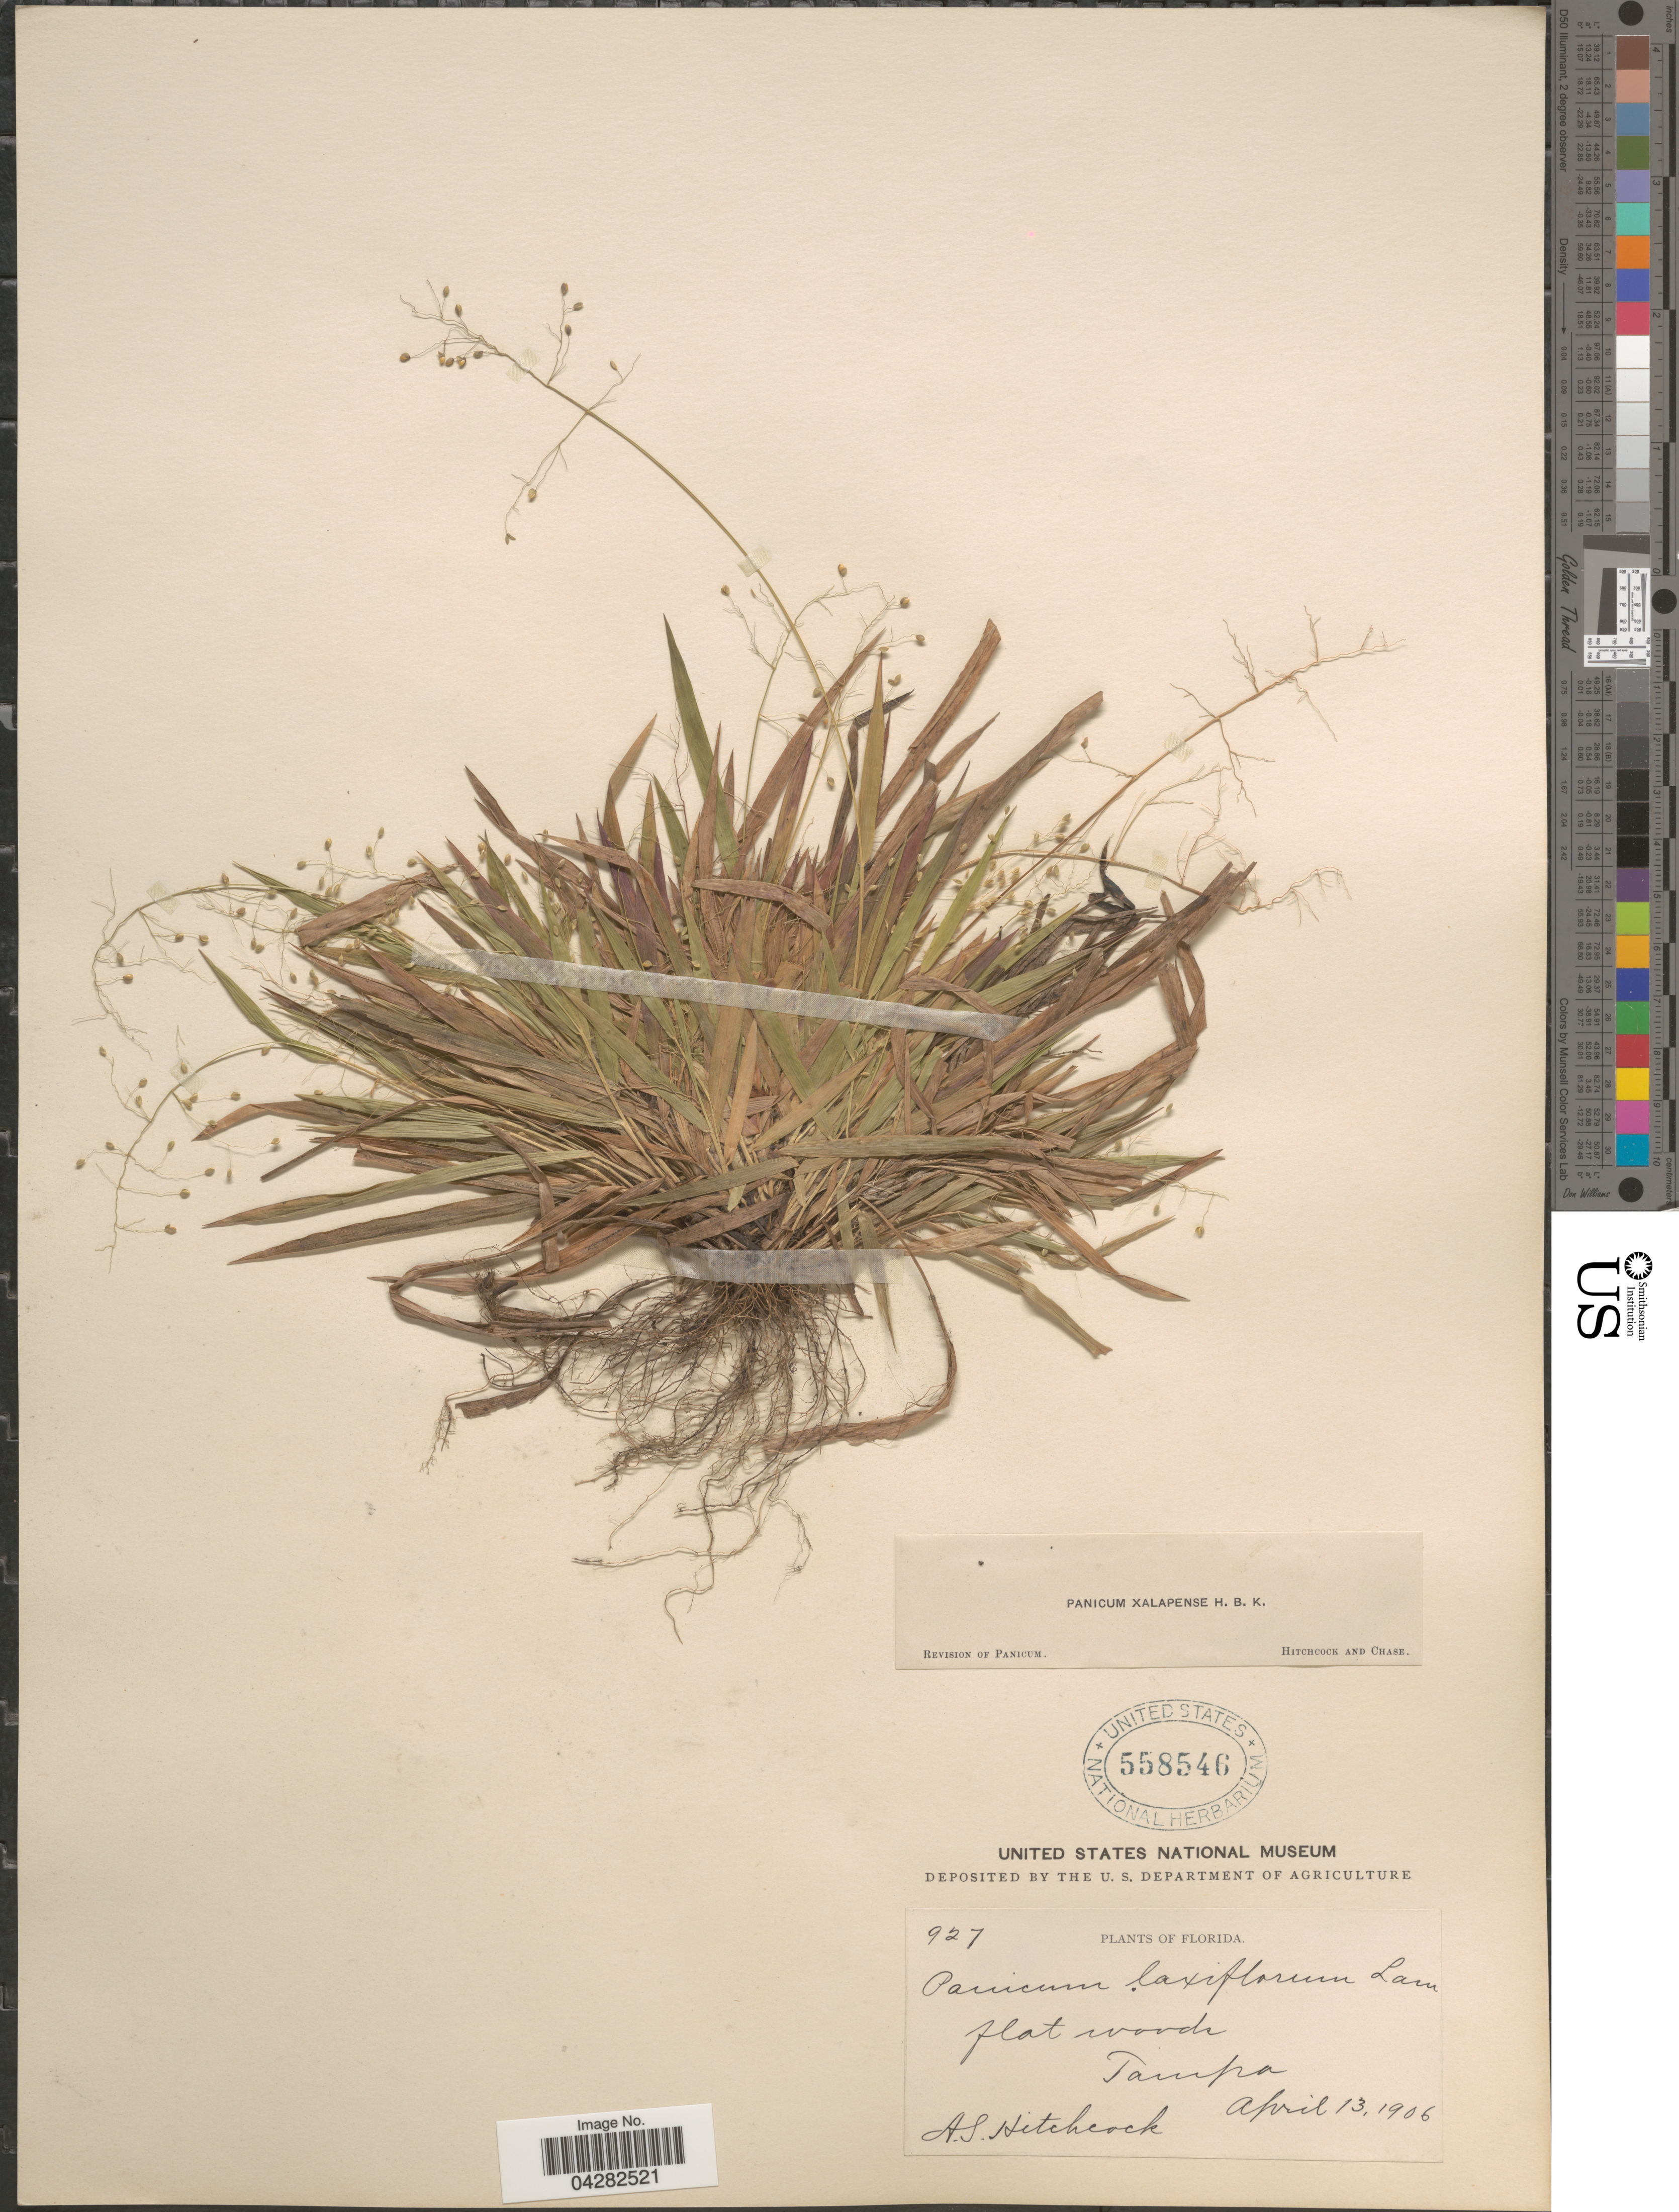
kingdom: Plantae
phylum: Tracheophyta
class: Liliopsida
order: Poales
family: Poaceae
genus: Dichanthelium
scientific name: Dichanthelium laxiflorum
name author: (Lam.) Gould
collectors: A. S. Hitchcock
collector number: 927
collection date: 1906-04-13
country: United States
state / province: Florida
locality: Tampa.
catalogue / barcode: US 558546